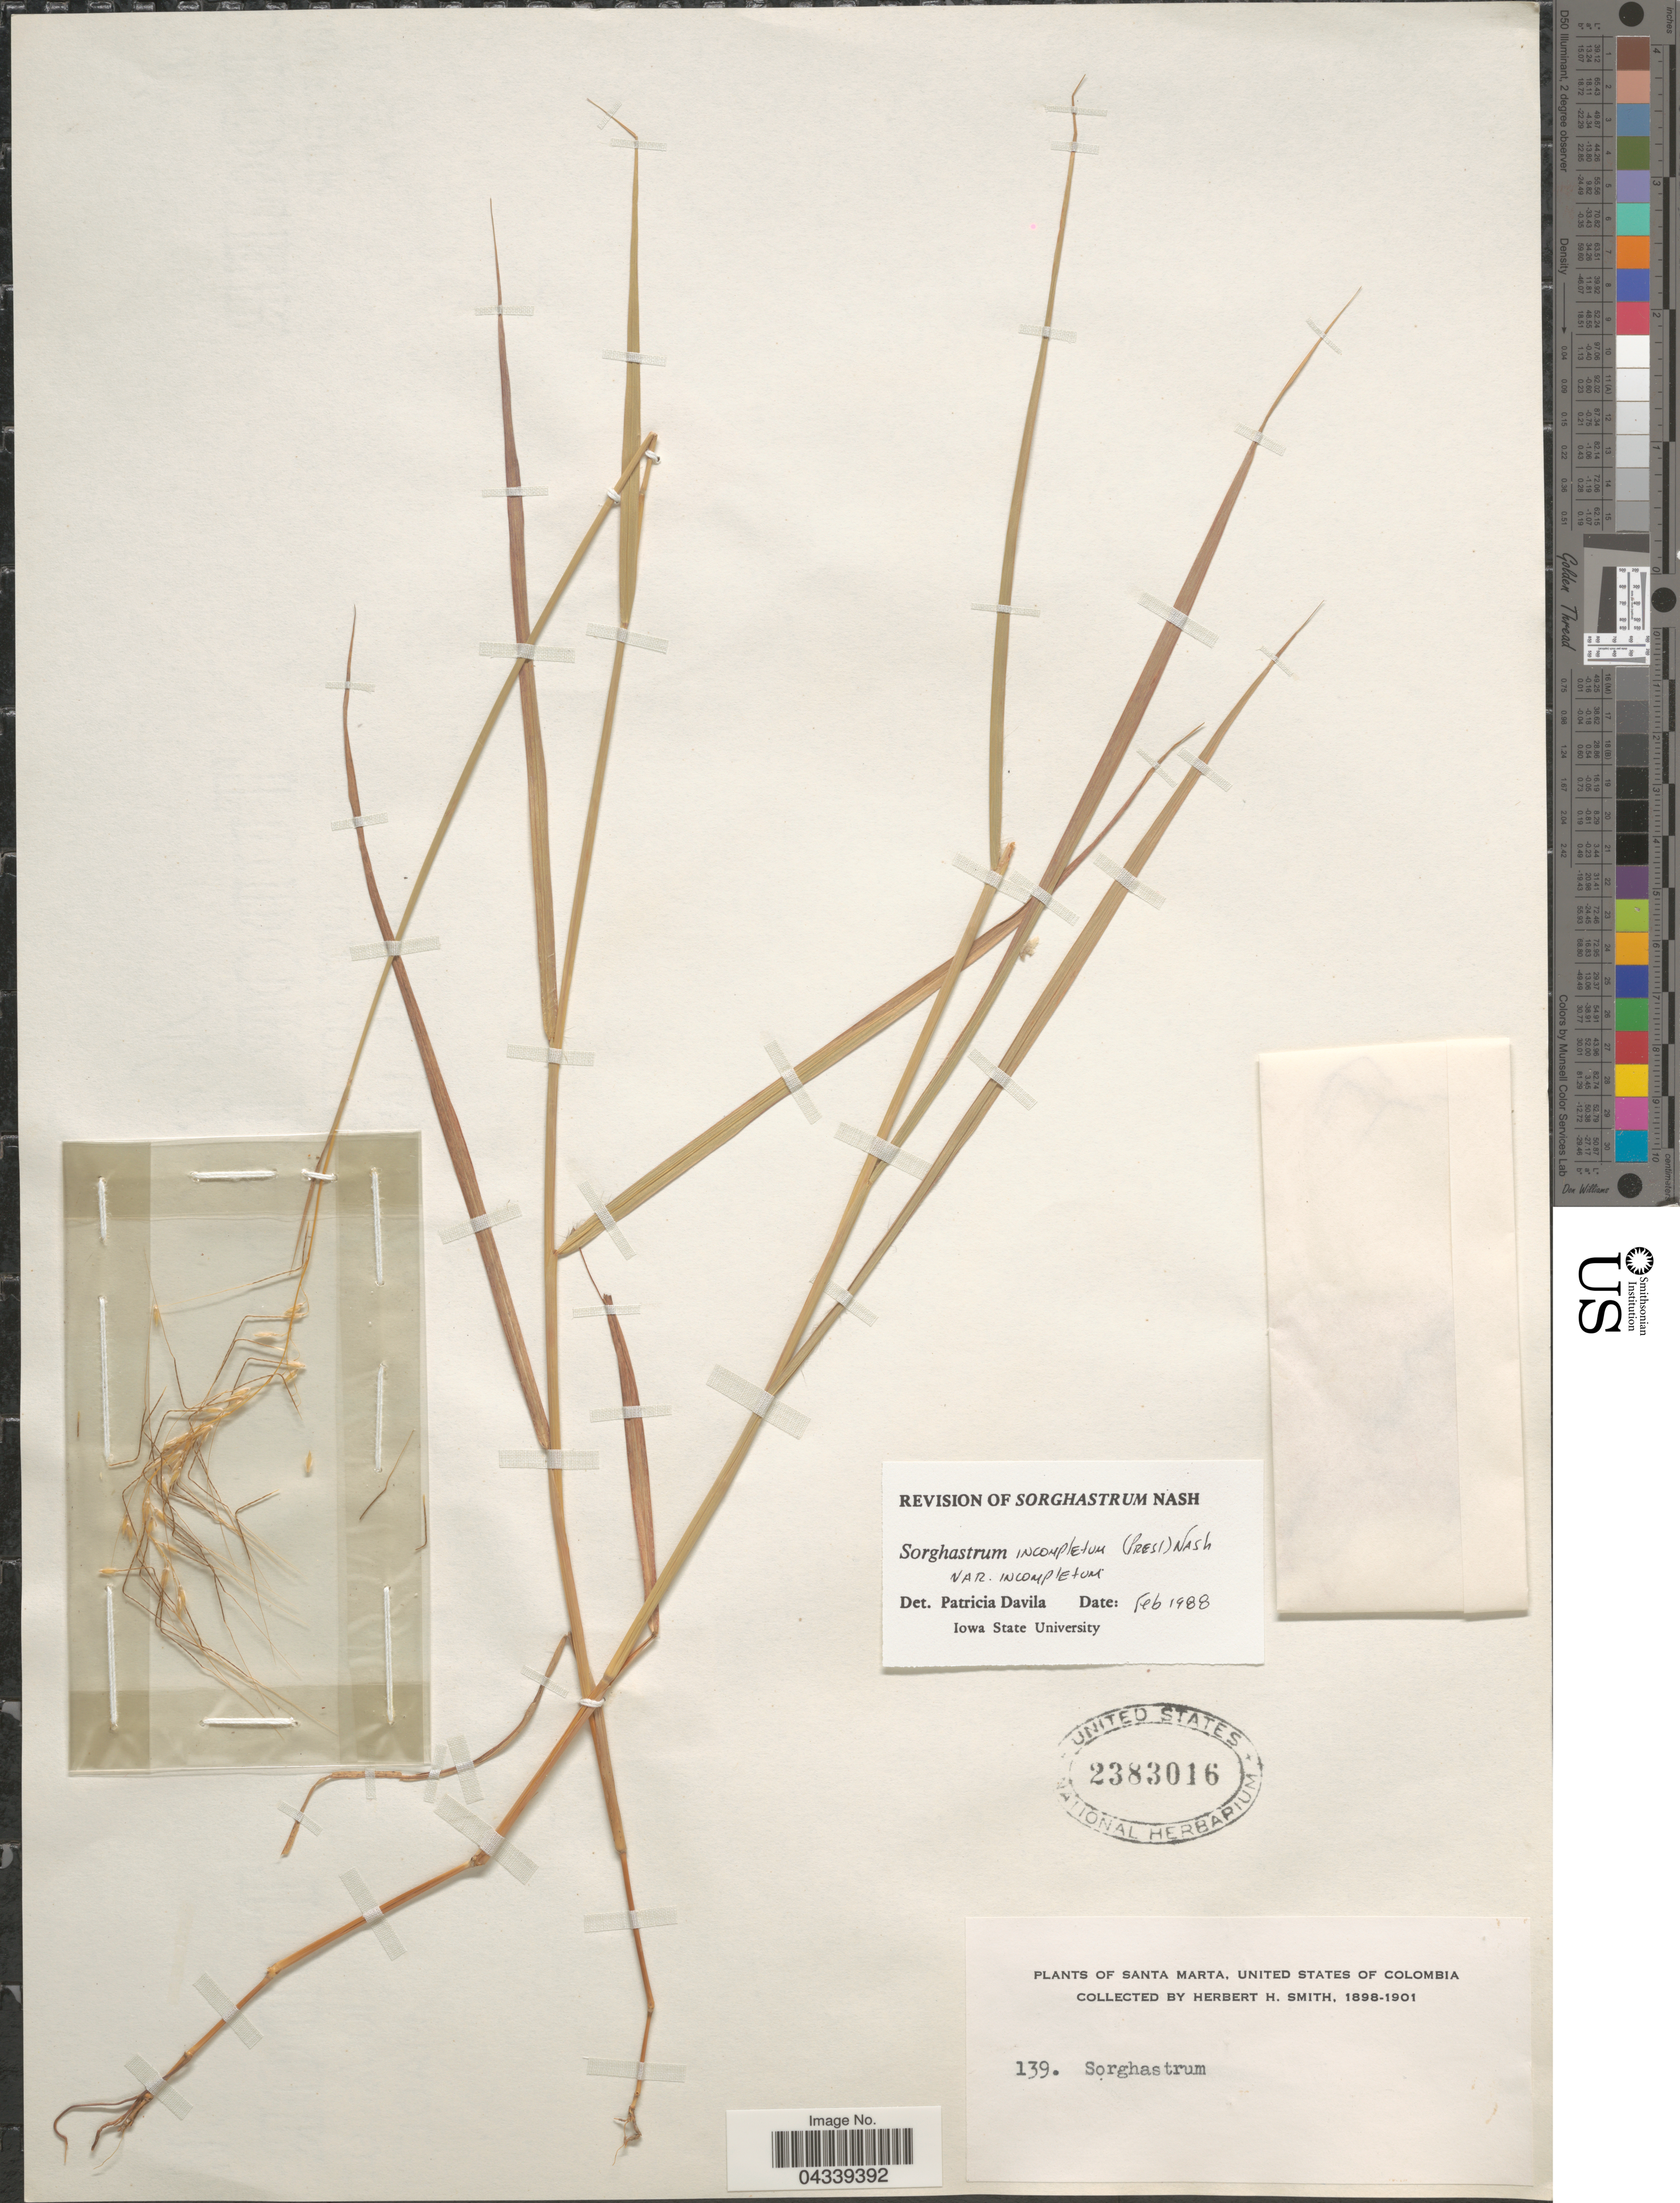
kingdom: Plantae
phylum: Tracheophyta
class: Liliopsida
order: Poales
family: Poaceae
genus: Sorghastrum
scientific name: Sorghastrum incompletum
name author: (J. Presl) Nash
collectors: Herbert H. Smith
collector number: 139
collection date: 1898/1901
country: Colombia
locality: Santa Marta, United States of Colombia.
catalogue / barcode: US 2383016